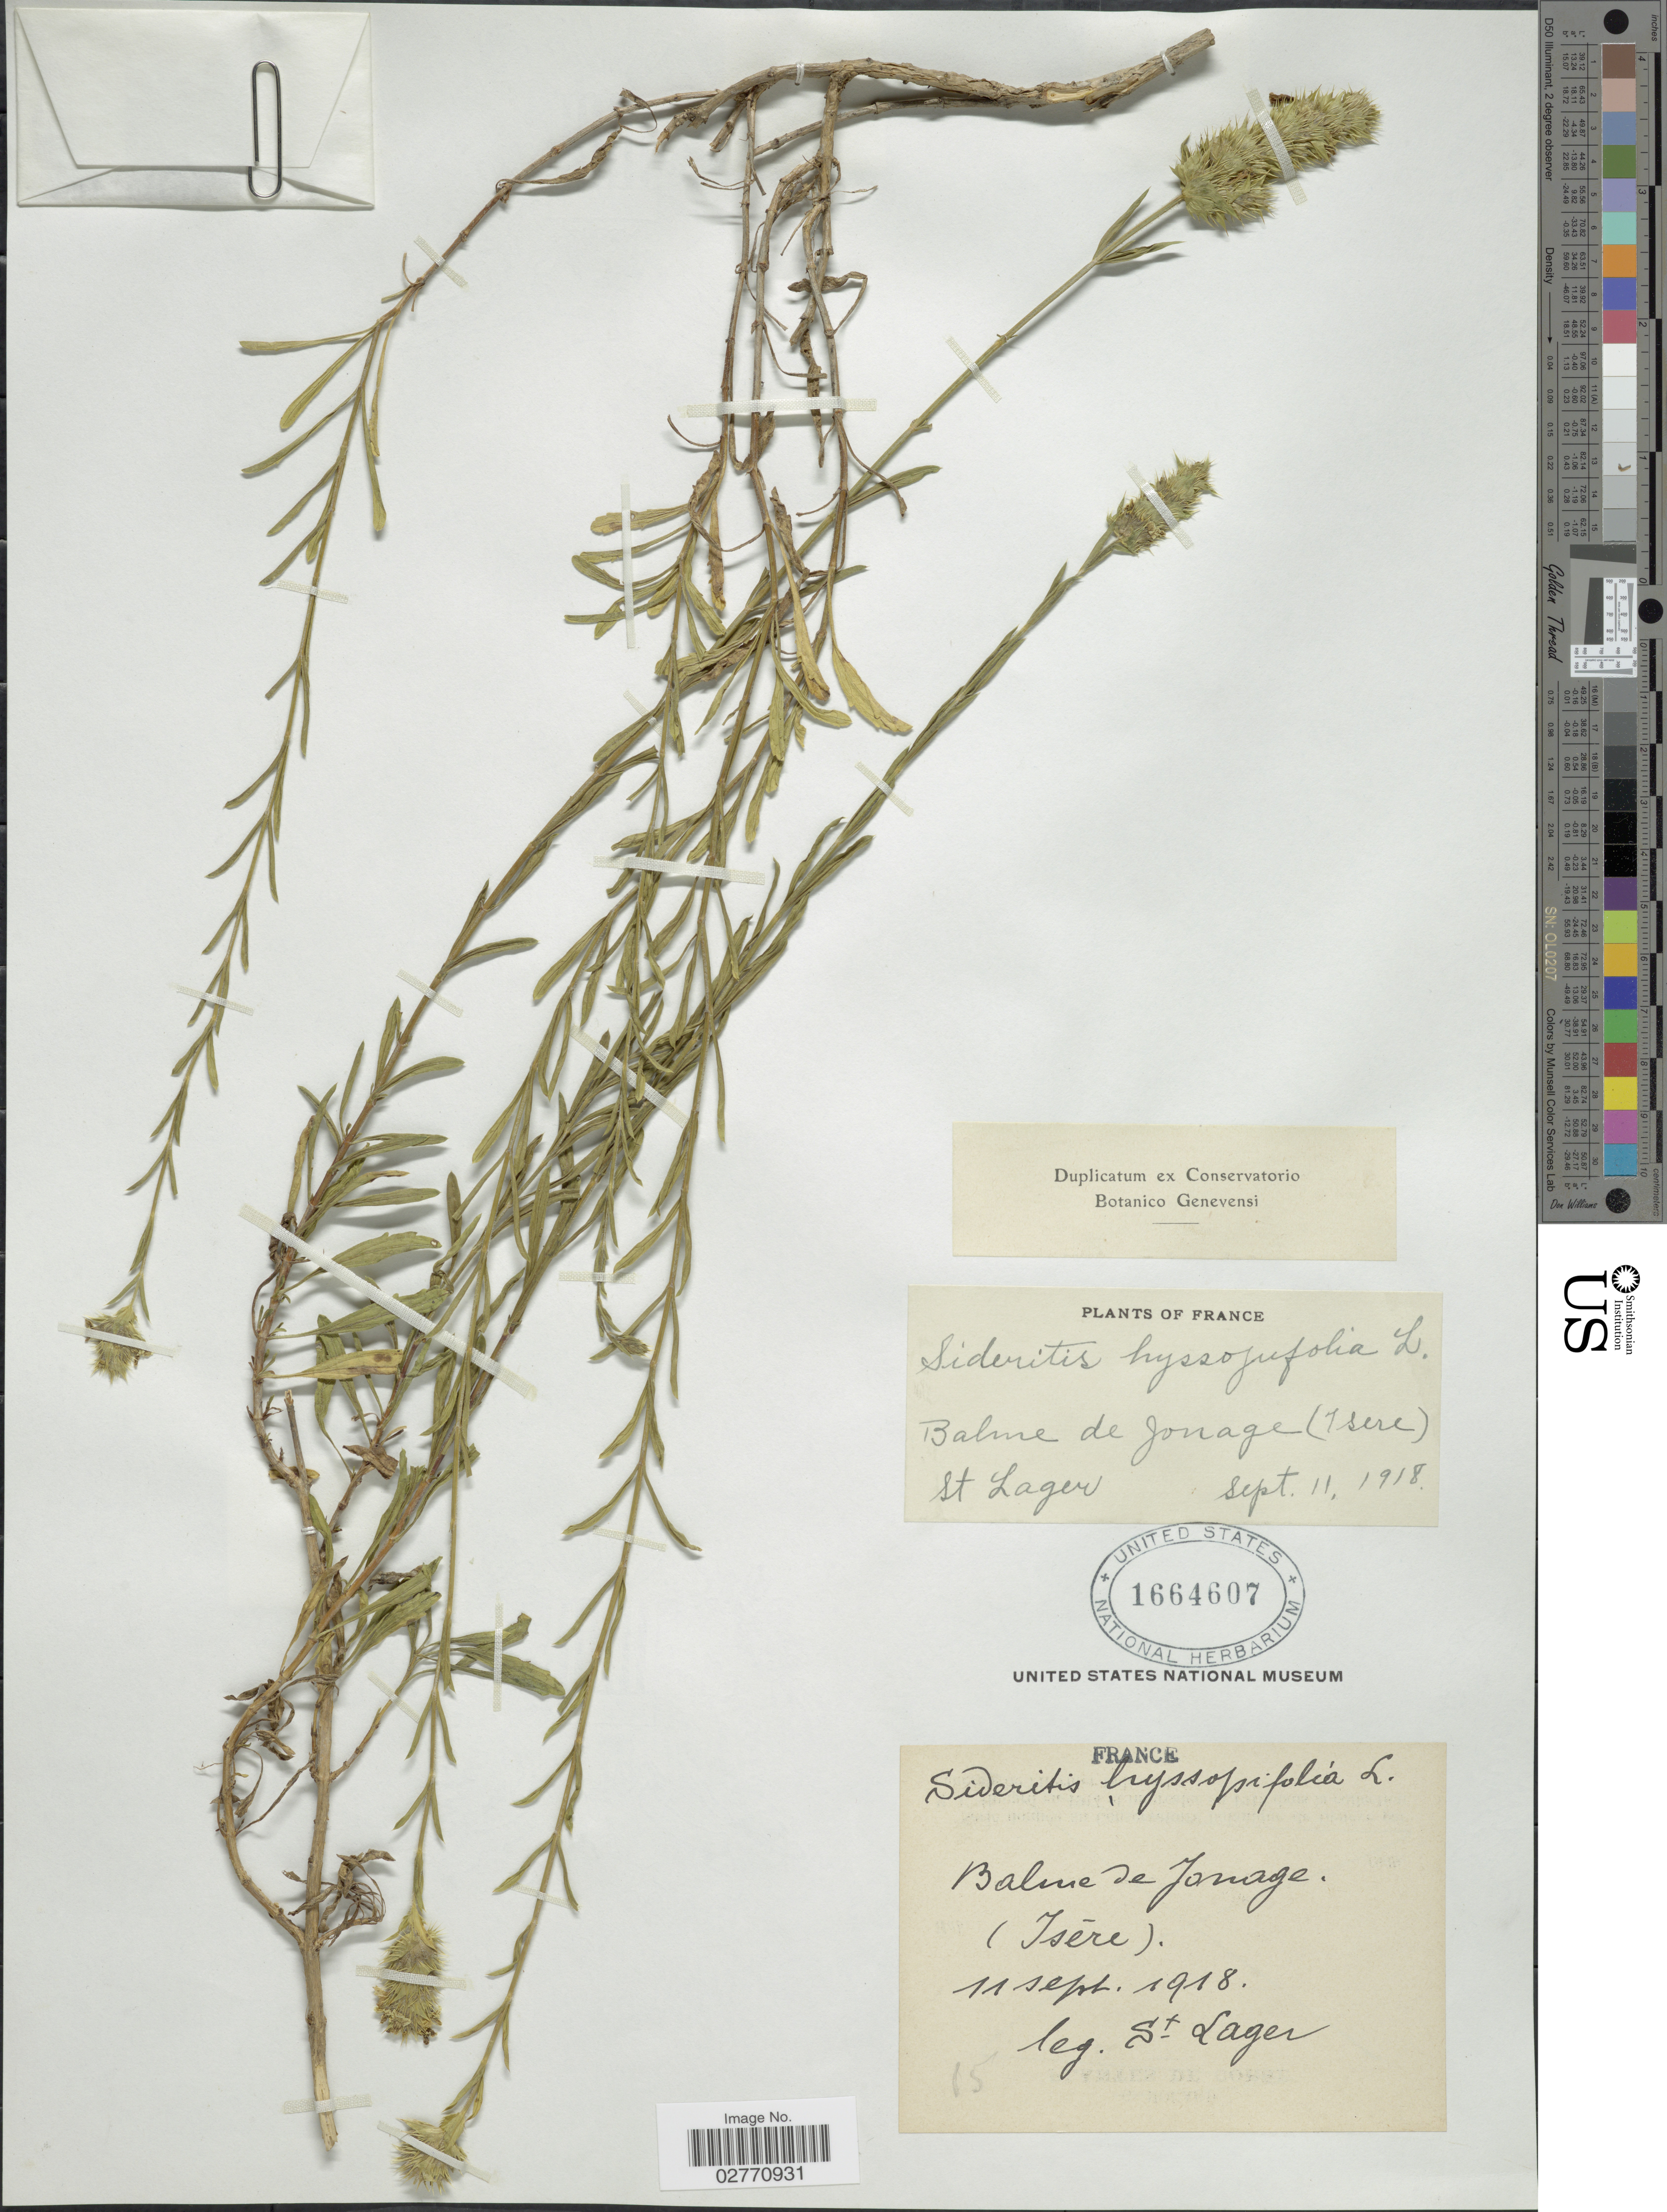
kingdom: Plantae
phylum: Tracheophyta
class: Magnoliopsida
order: Lamiales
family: Lamiaceae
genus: Sideritis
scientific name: Sideritis hyssopifolia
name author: L.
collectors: -. St. Lager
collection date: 1918-09-11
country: France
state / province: Auvergne-Rhône-Alpes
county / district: Isère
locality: Balme de Jonage. (Isëre).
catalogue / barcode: US 1664607